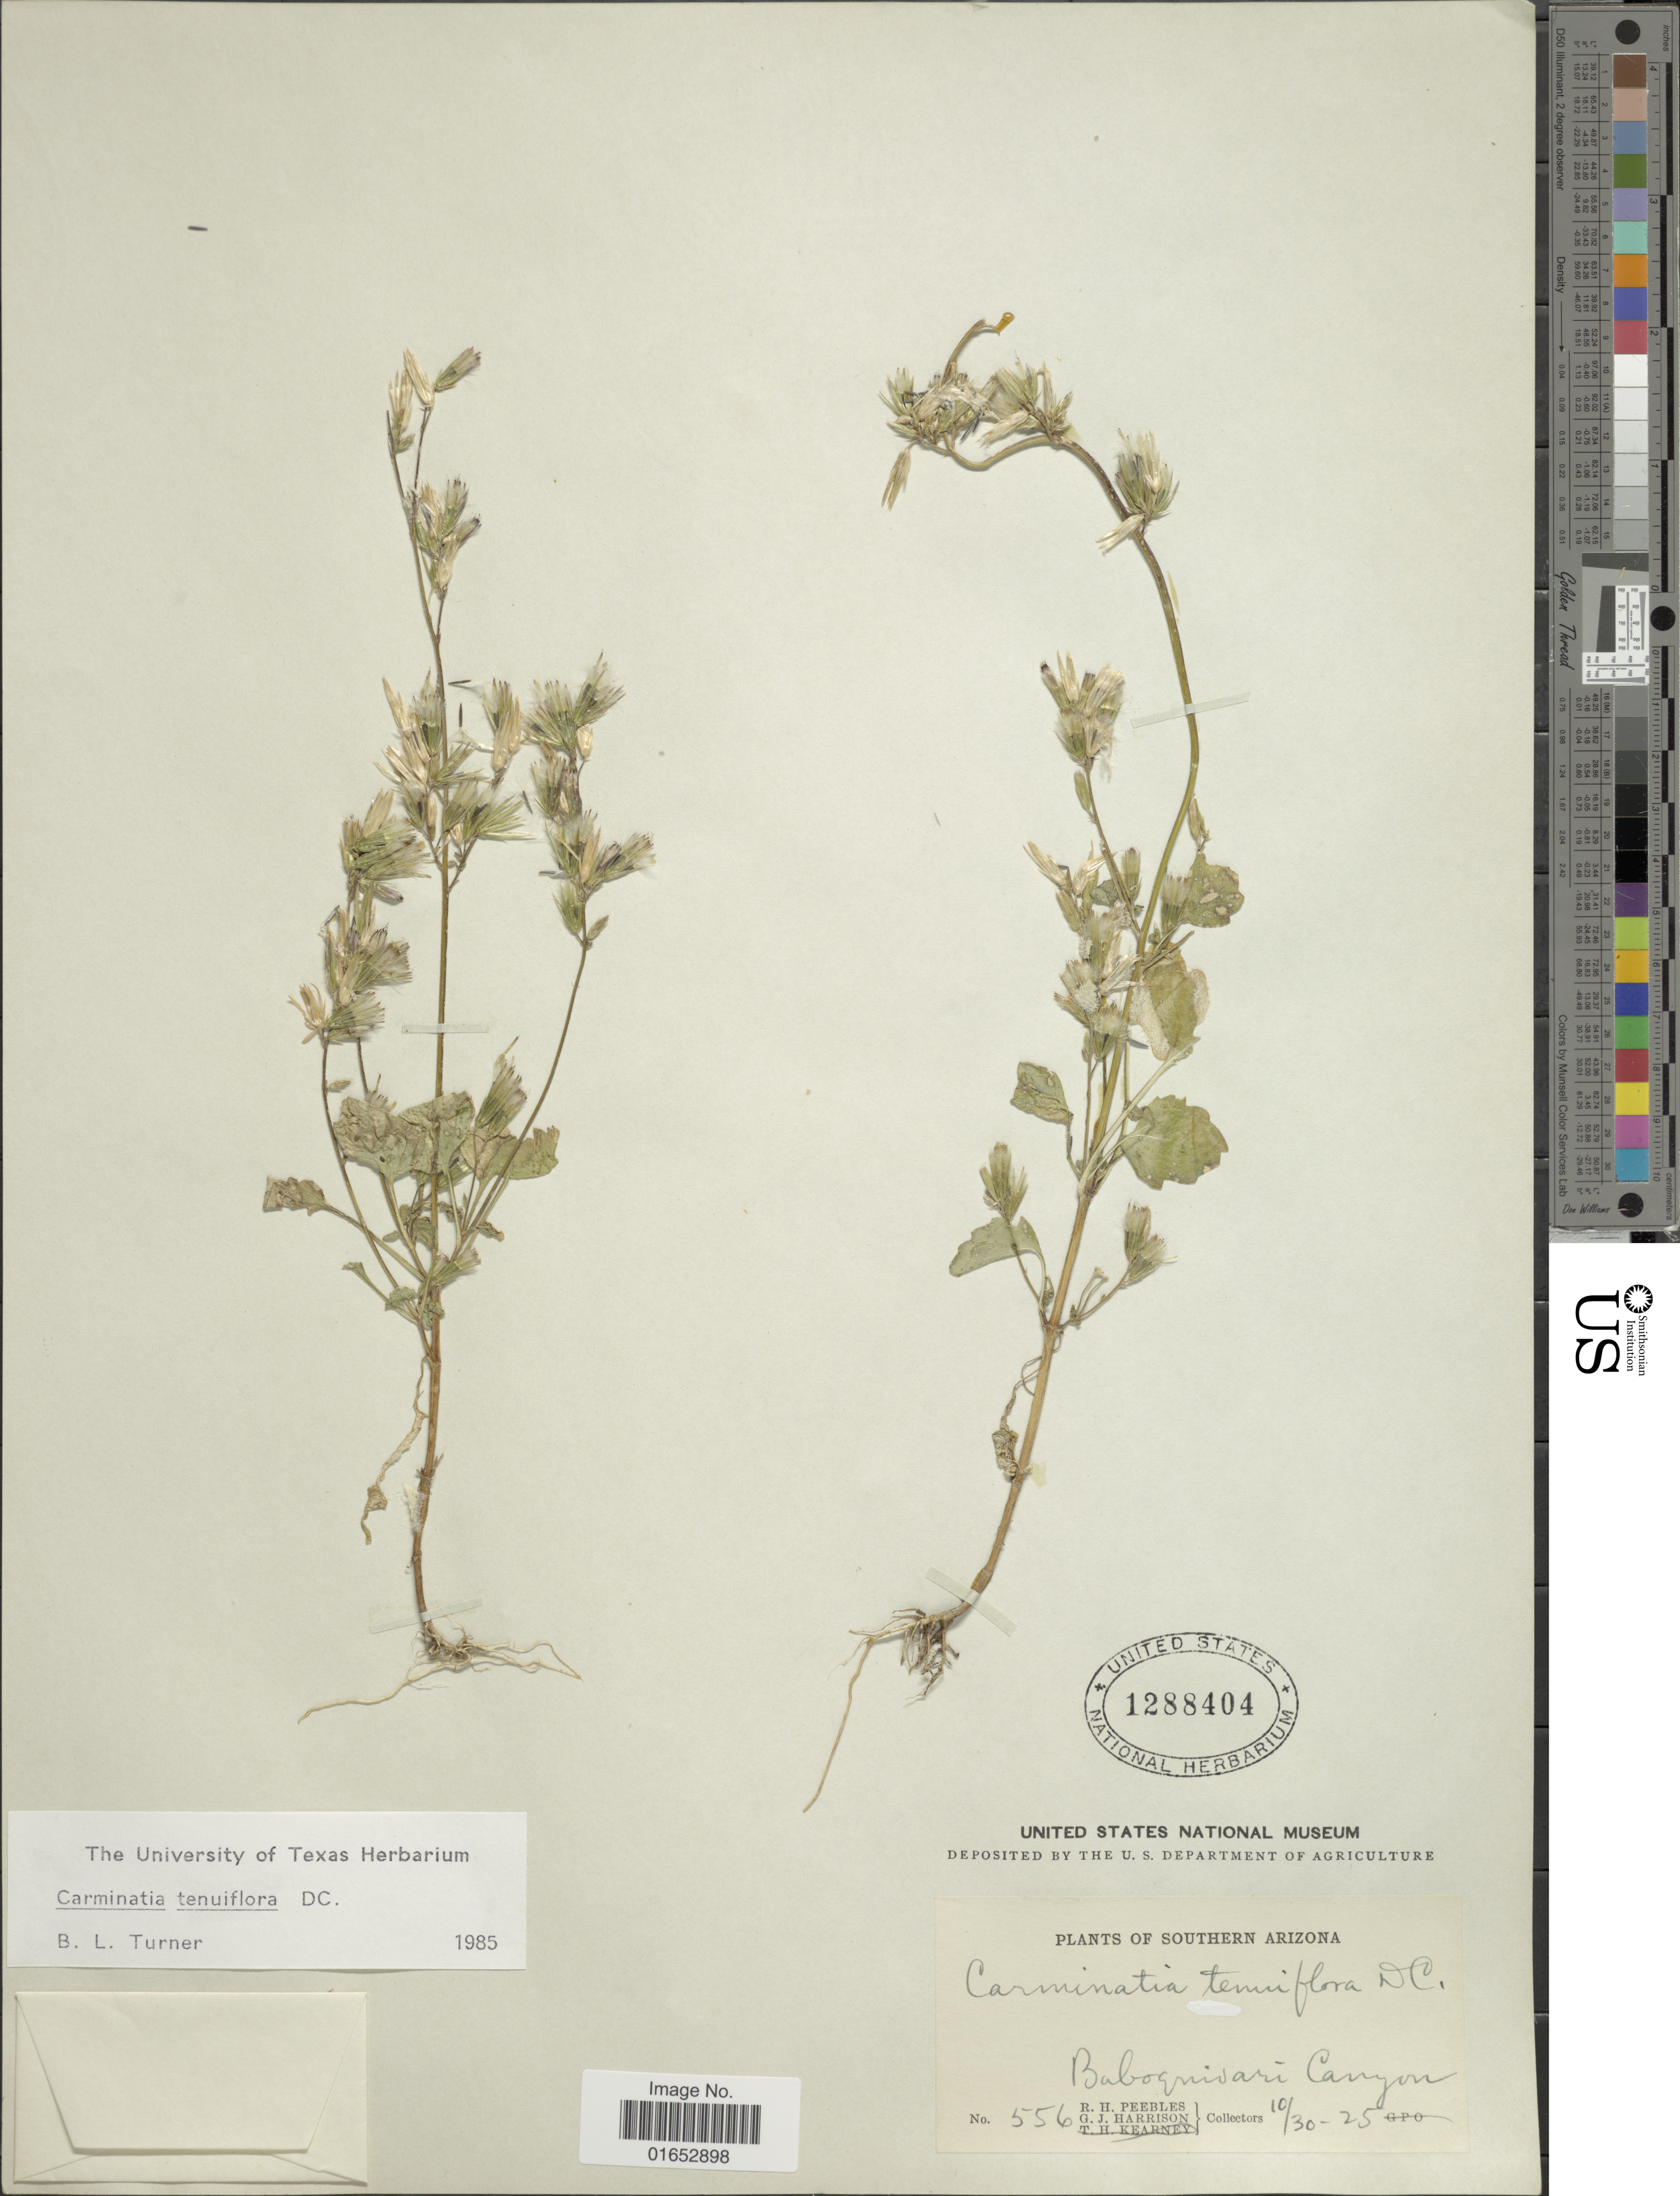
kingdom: Plantae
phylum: Tracheophyta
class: Magnoliopsida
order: Asterales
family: Asteraceae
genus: Carminatia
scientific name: Carminatia tenuiflora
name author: DC.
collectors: R. H. Peebles & G. J. Harrison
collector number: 556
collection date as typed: Transcribed d/m/y: 30/10/25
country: United States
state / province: Arizona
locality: Southern Arizona, Baboquivari Canyon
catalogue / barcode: US 1288404